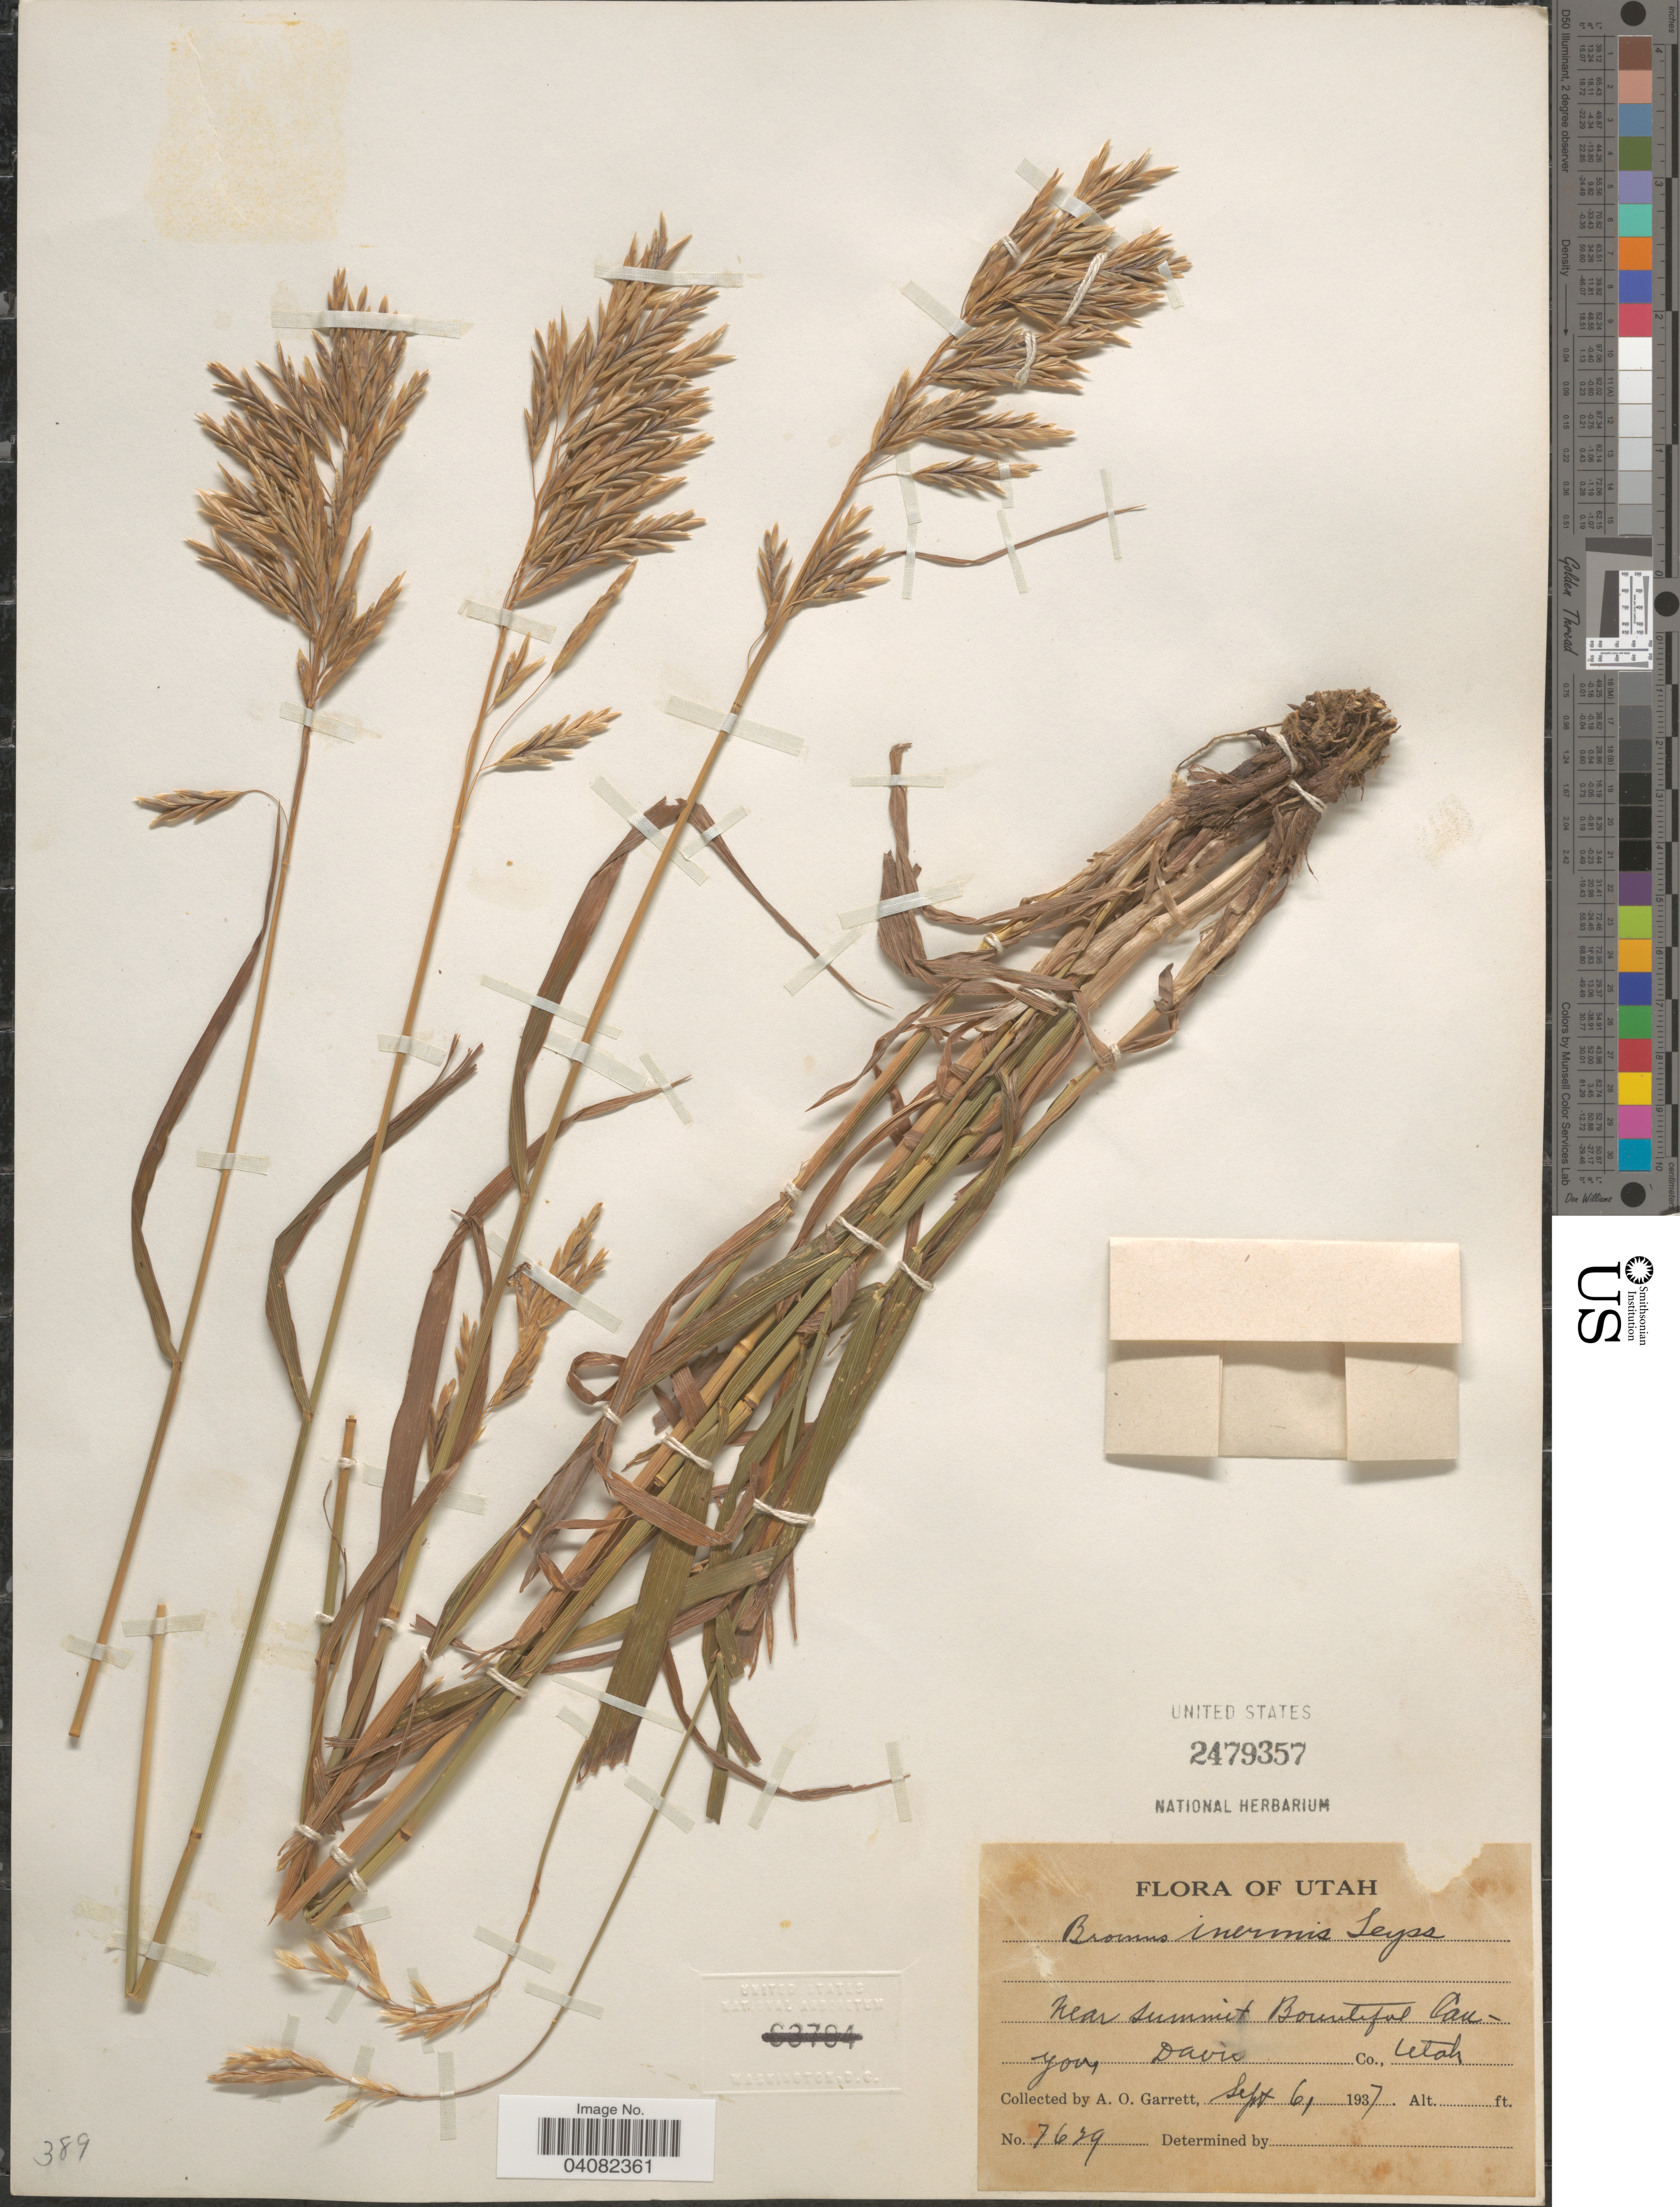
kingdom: Plantae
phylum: Tracheophyta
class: Liliopsida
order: Poales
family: Poaceae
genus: Bromus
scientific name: Bromus inermis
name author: Leyss.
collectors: A. O. Garrett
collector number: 7629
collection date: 1937-09-06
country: United States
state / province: Utah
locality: Near summit Bountiful Canyon, Davis Co.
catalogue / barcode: US 2479357